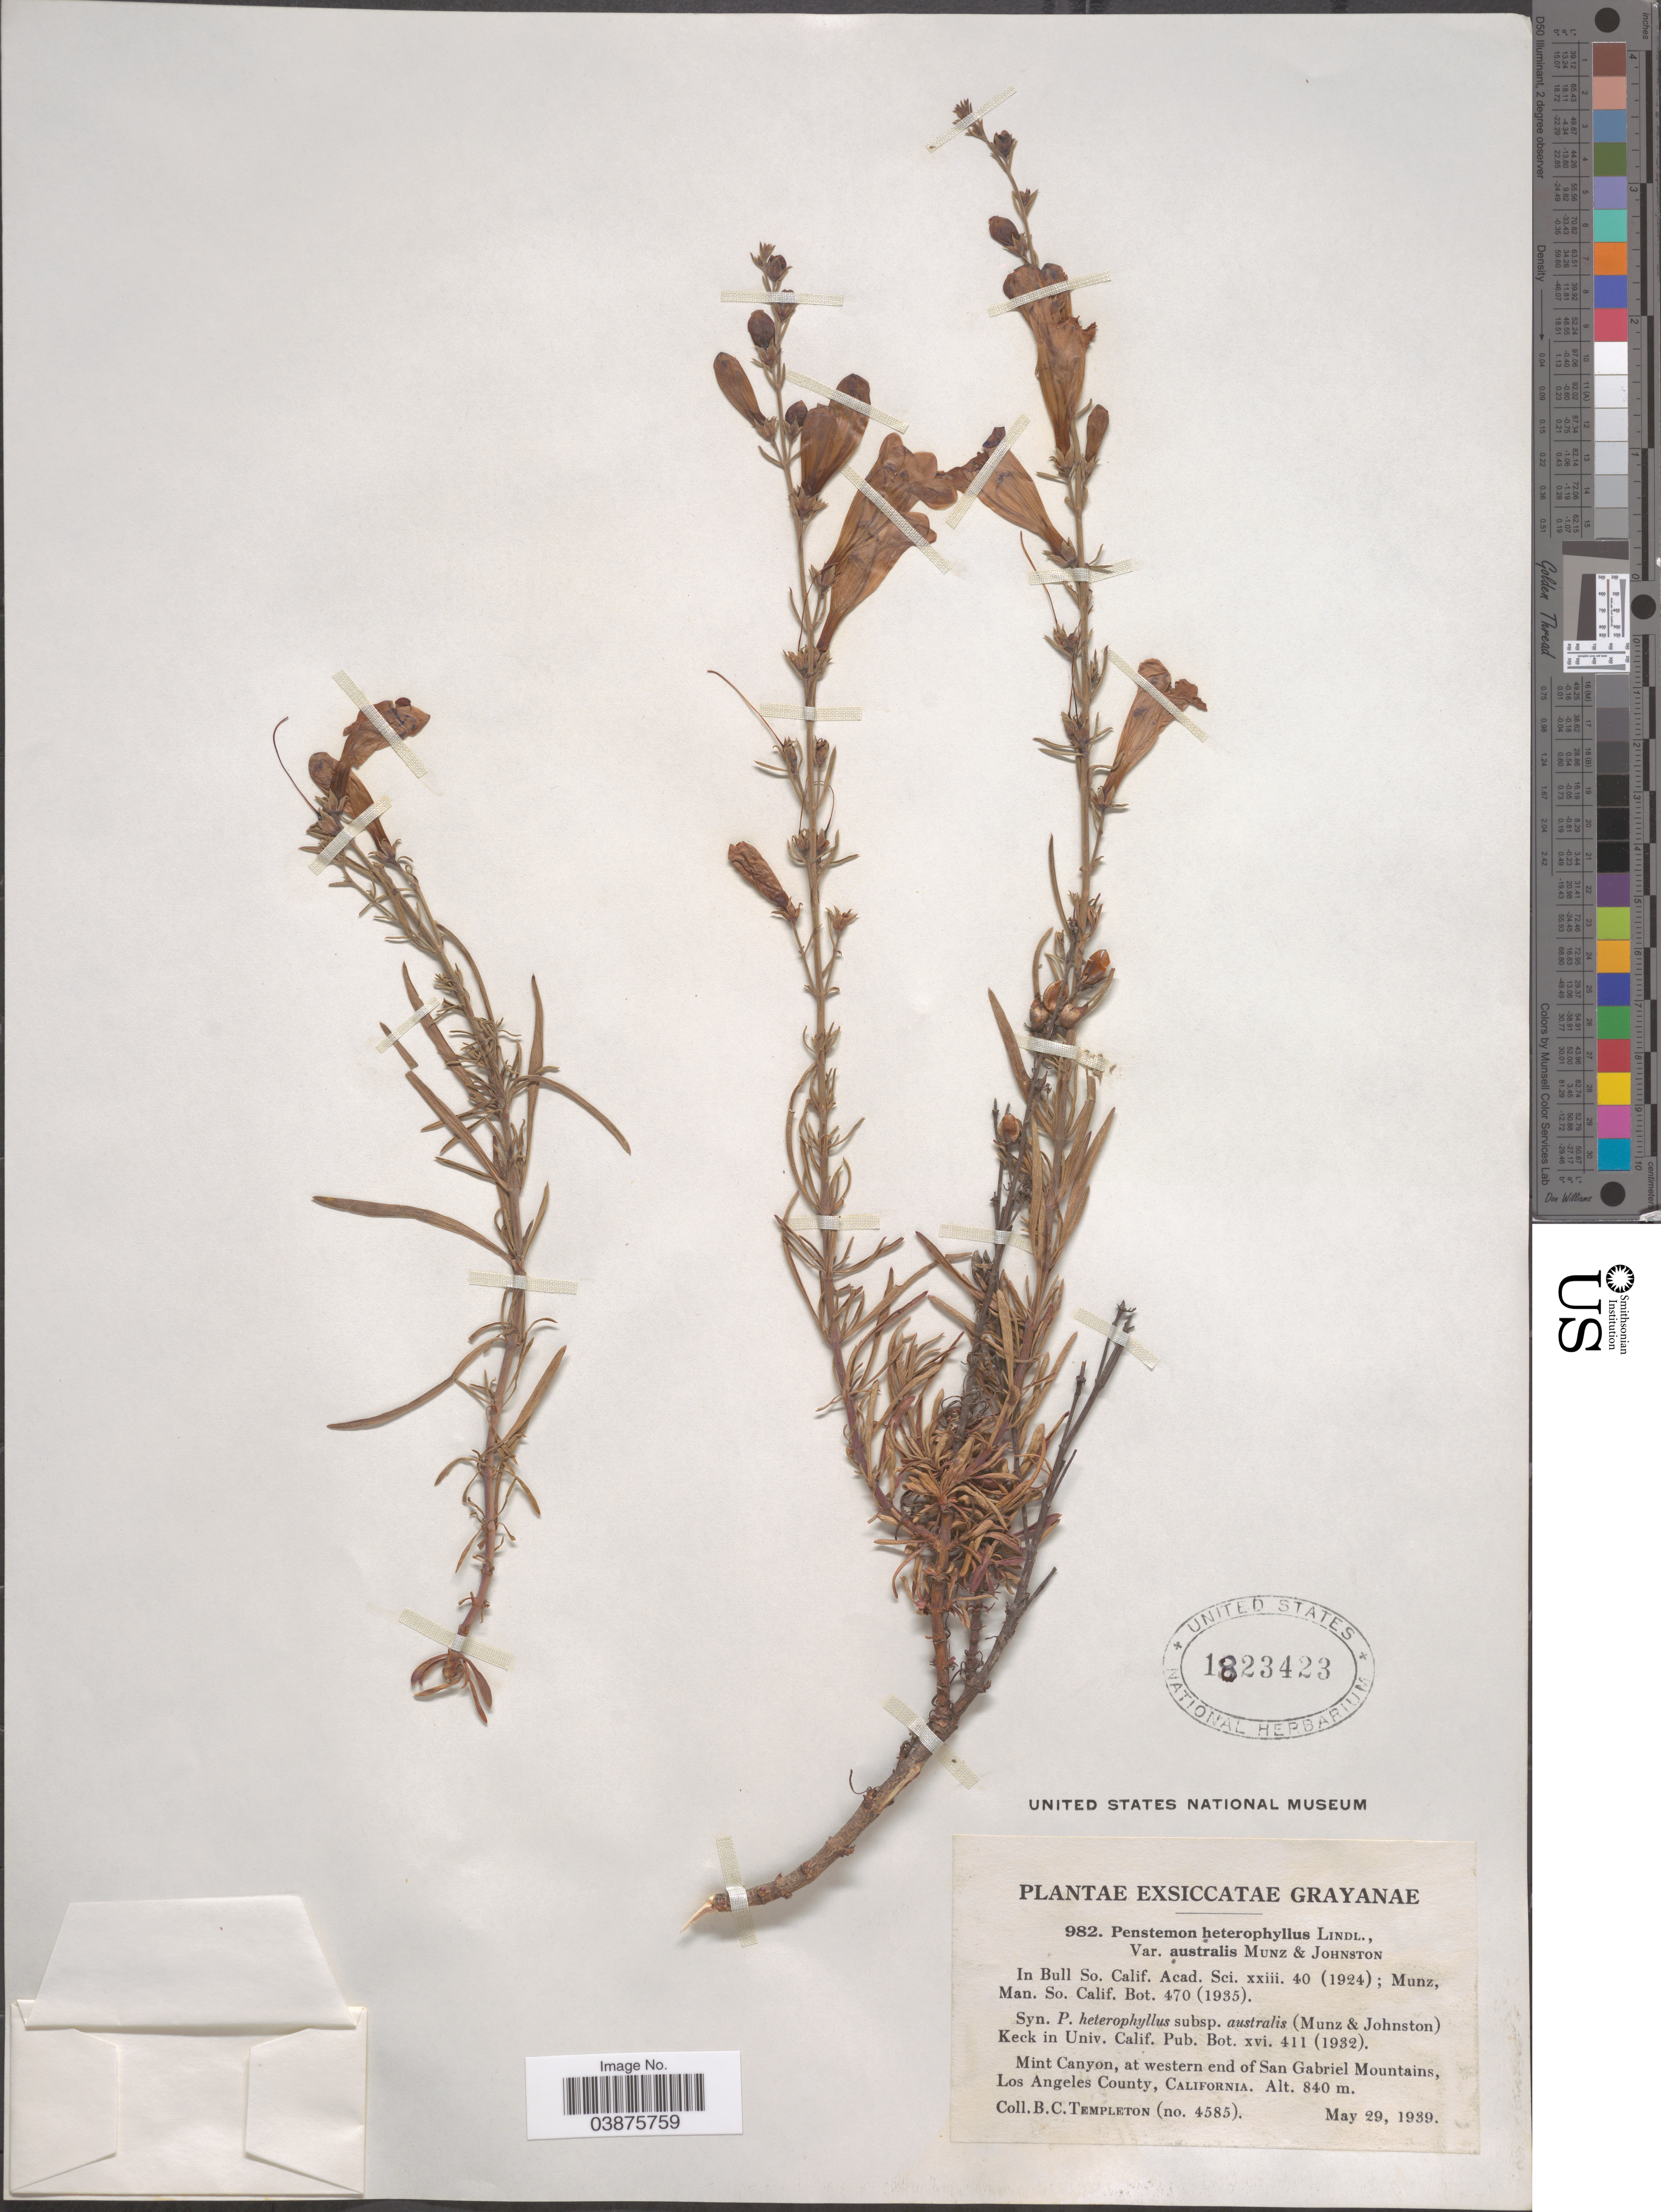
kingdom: Plantae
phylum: Tracheophyta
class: Magnoliopsida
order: Lamiales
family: Plantaginaceae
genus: Penstemon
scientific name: Penstemon heterophyllus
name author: Lindl.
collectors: B. Templeton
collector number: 4585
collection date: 1939-05-29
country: United States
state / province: California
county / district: Los Angeles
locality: Mint Canyon, at western end of San Gabriel Mountains, Los Angeles County.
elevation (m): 840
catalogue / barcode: US 1823423